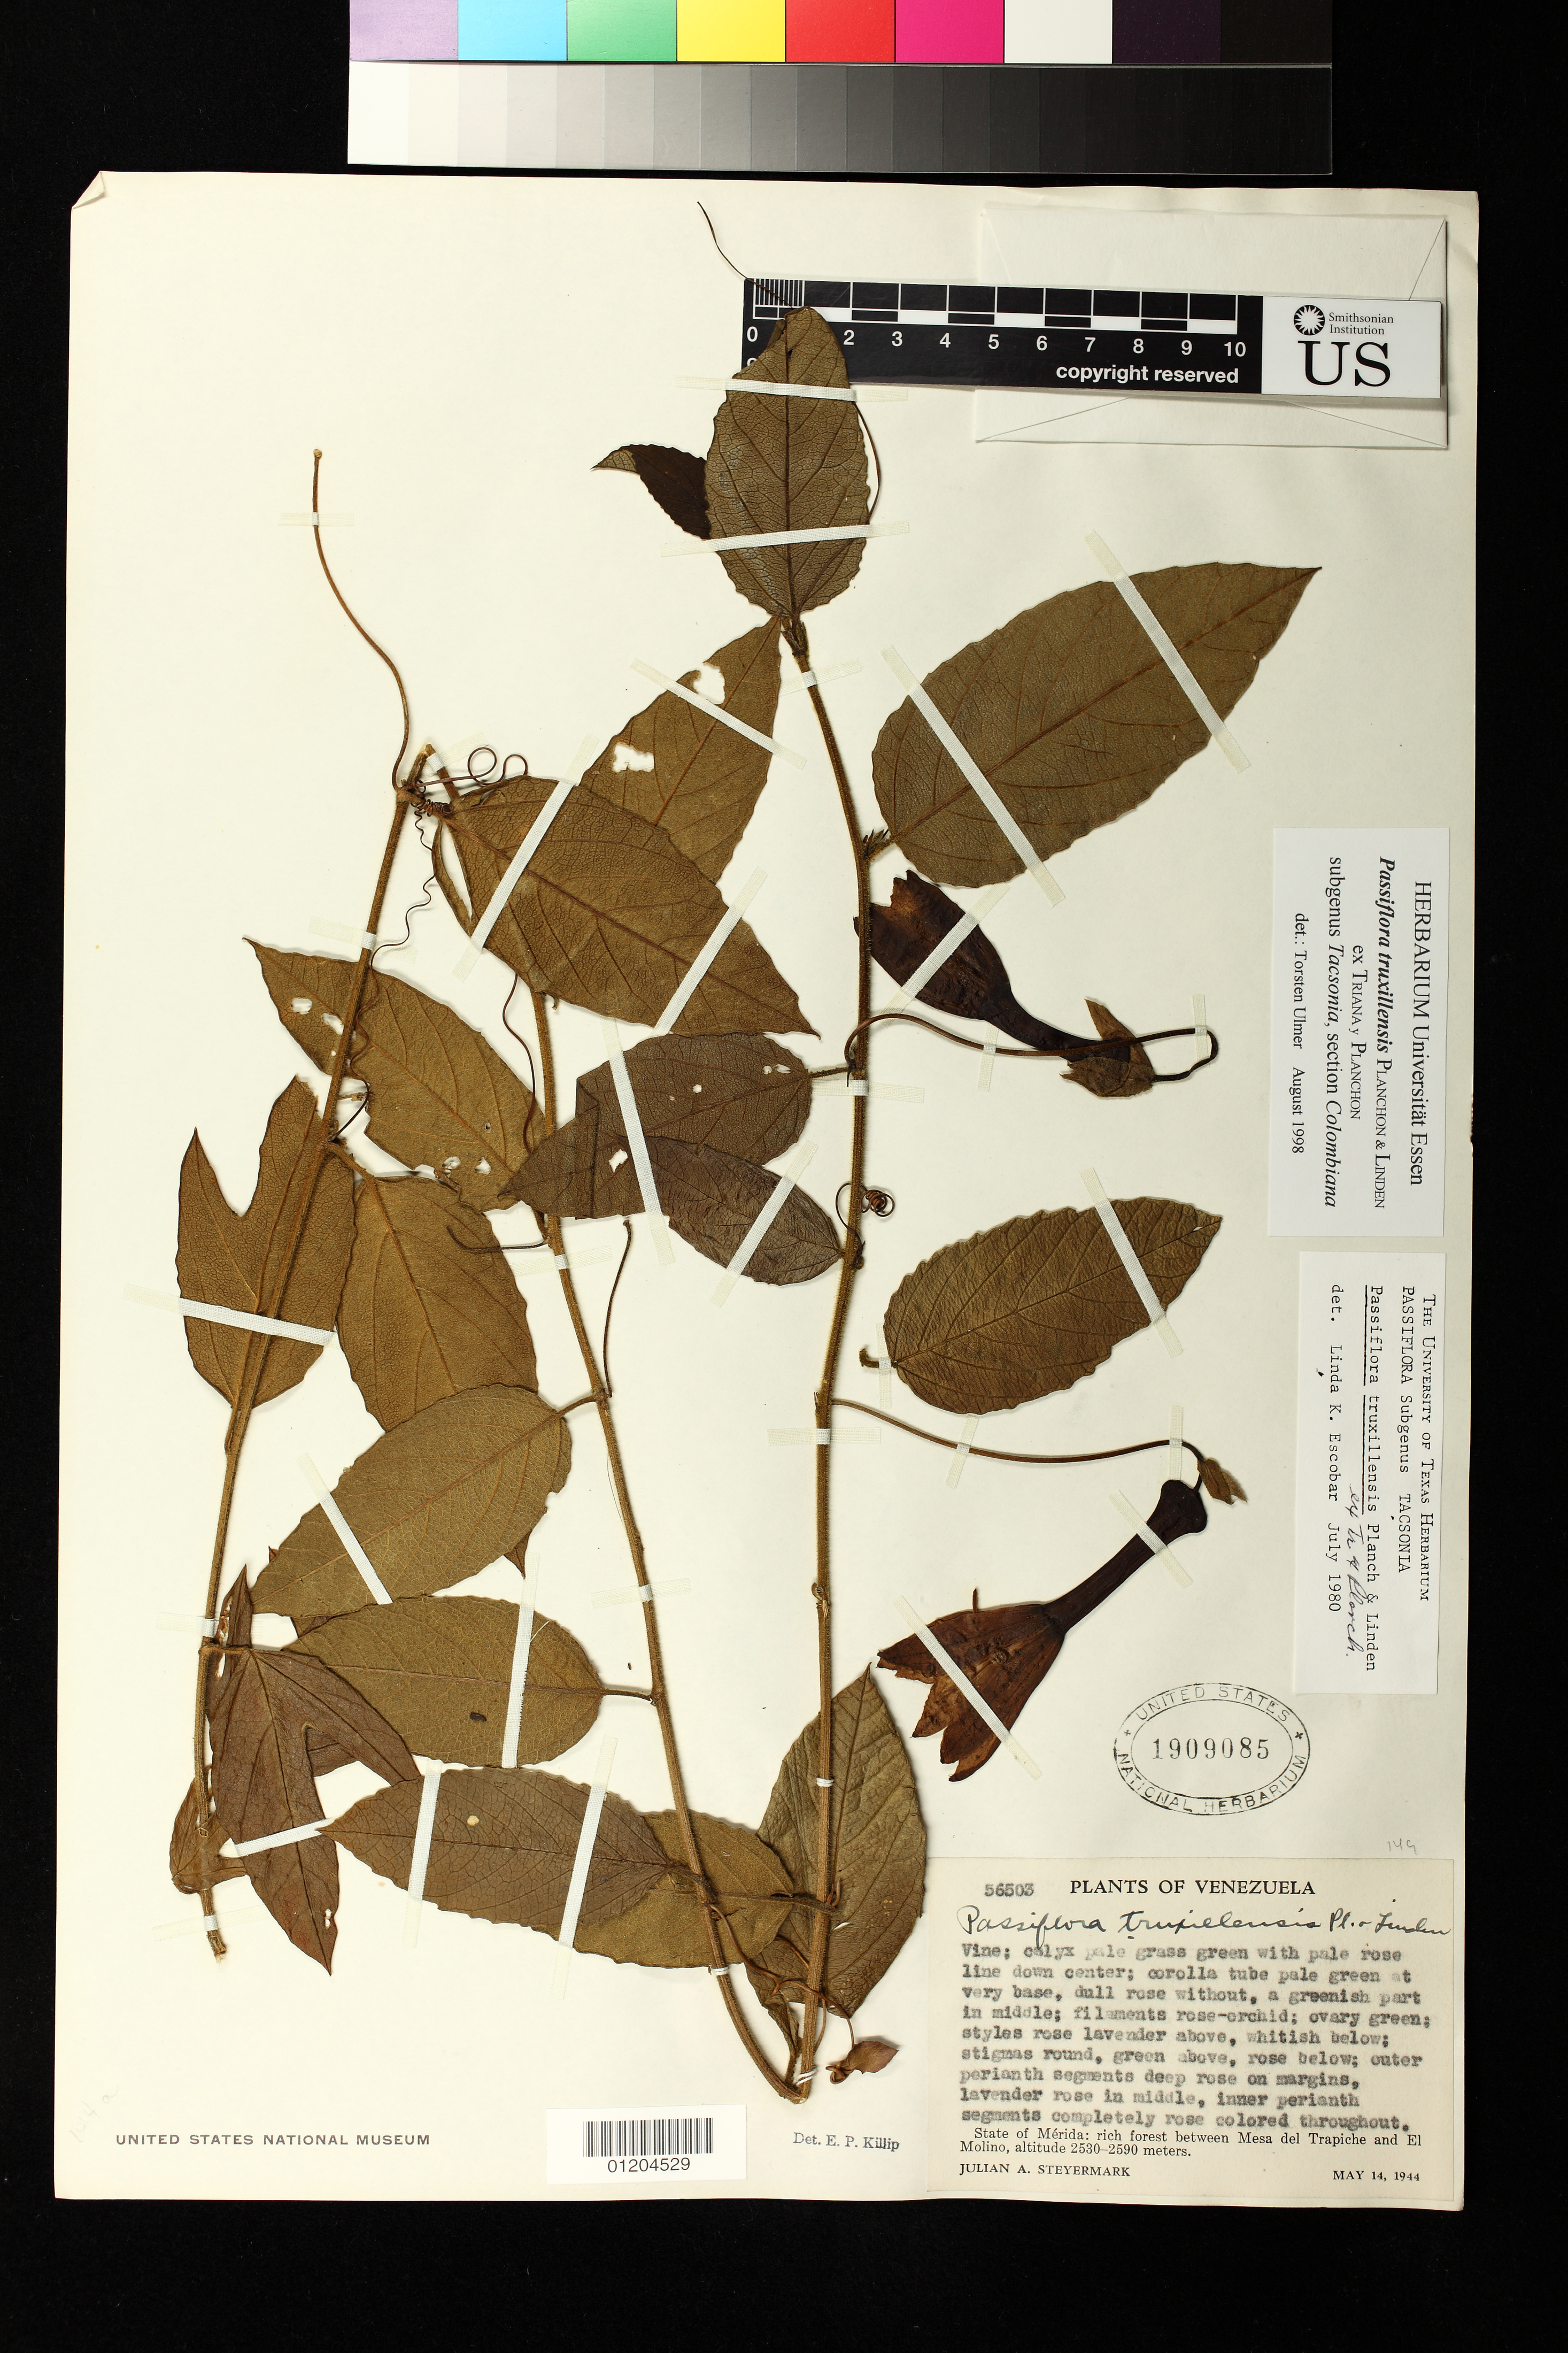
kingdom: Plantae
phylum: Tracheophyta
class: Magnoliopsida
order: Malpighiales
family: Passifloraceae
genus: Passiflora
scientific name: Passiflora truxillensis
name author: Triana & Planch.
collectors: J. Steyermark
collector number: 56503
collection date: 1944-05-14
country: Venezuela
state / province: Mérida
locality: rich forest between Mesa del Trapiche and El Molino.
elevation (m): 2530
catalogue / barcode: US 1909085